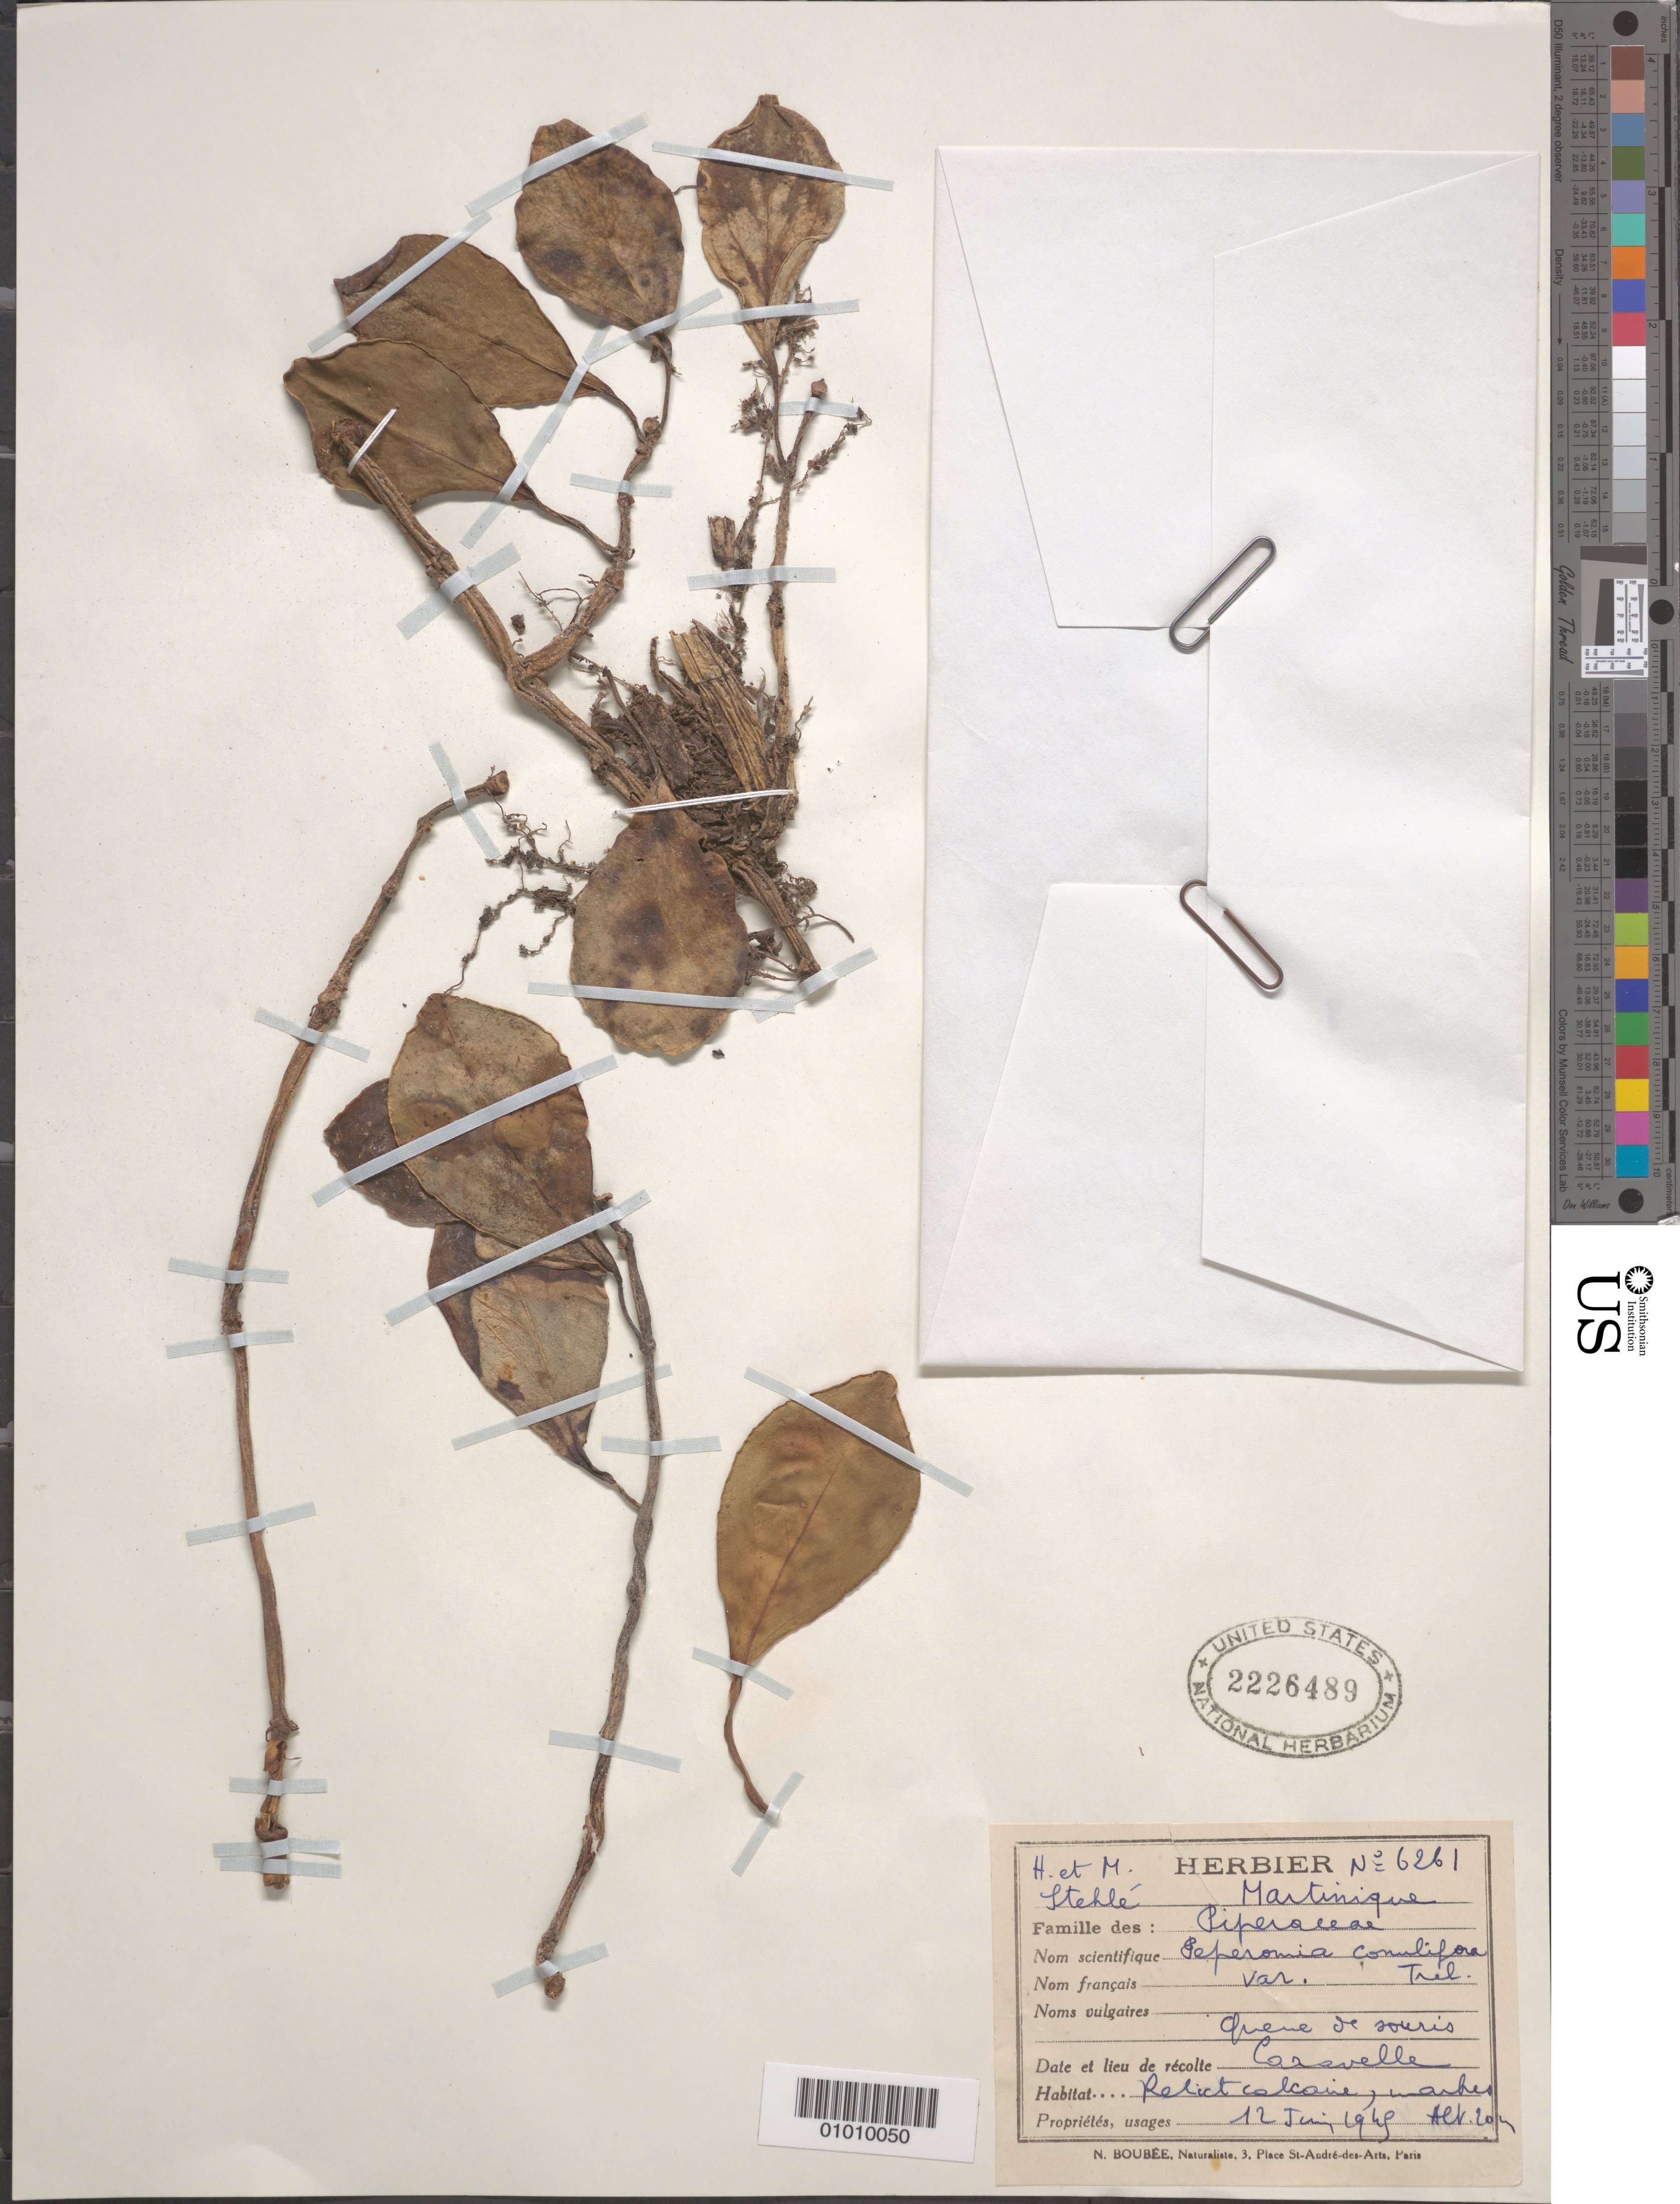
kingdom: Plantae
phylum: Tracheophyta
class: Magnoliopsida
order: Piperales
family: Piperaceae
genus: Peperomia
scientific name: Peperomia conulifera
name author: Trel. ex Stehlé & Quentin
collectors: H. Stehlé & M. Stehlé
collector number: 6261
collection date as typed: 12 Jun 1949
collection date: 1949-06-12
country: Martinique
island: Martinique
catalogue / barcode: US 2226489